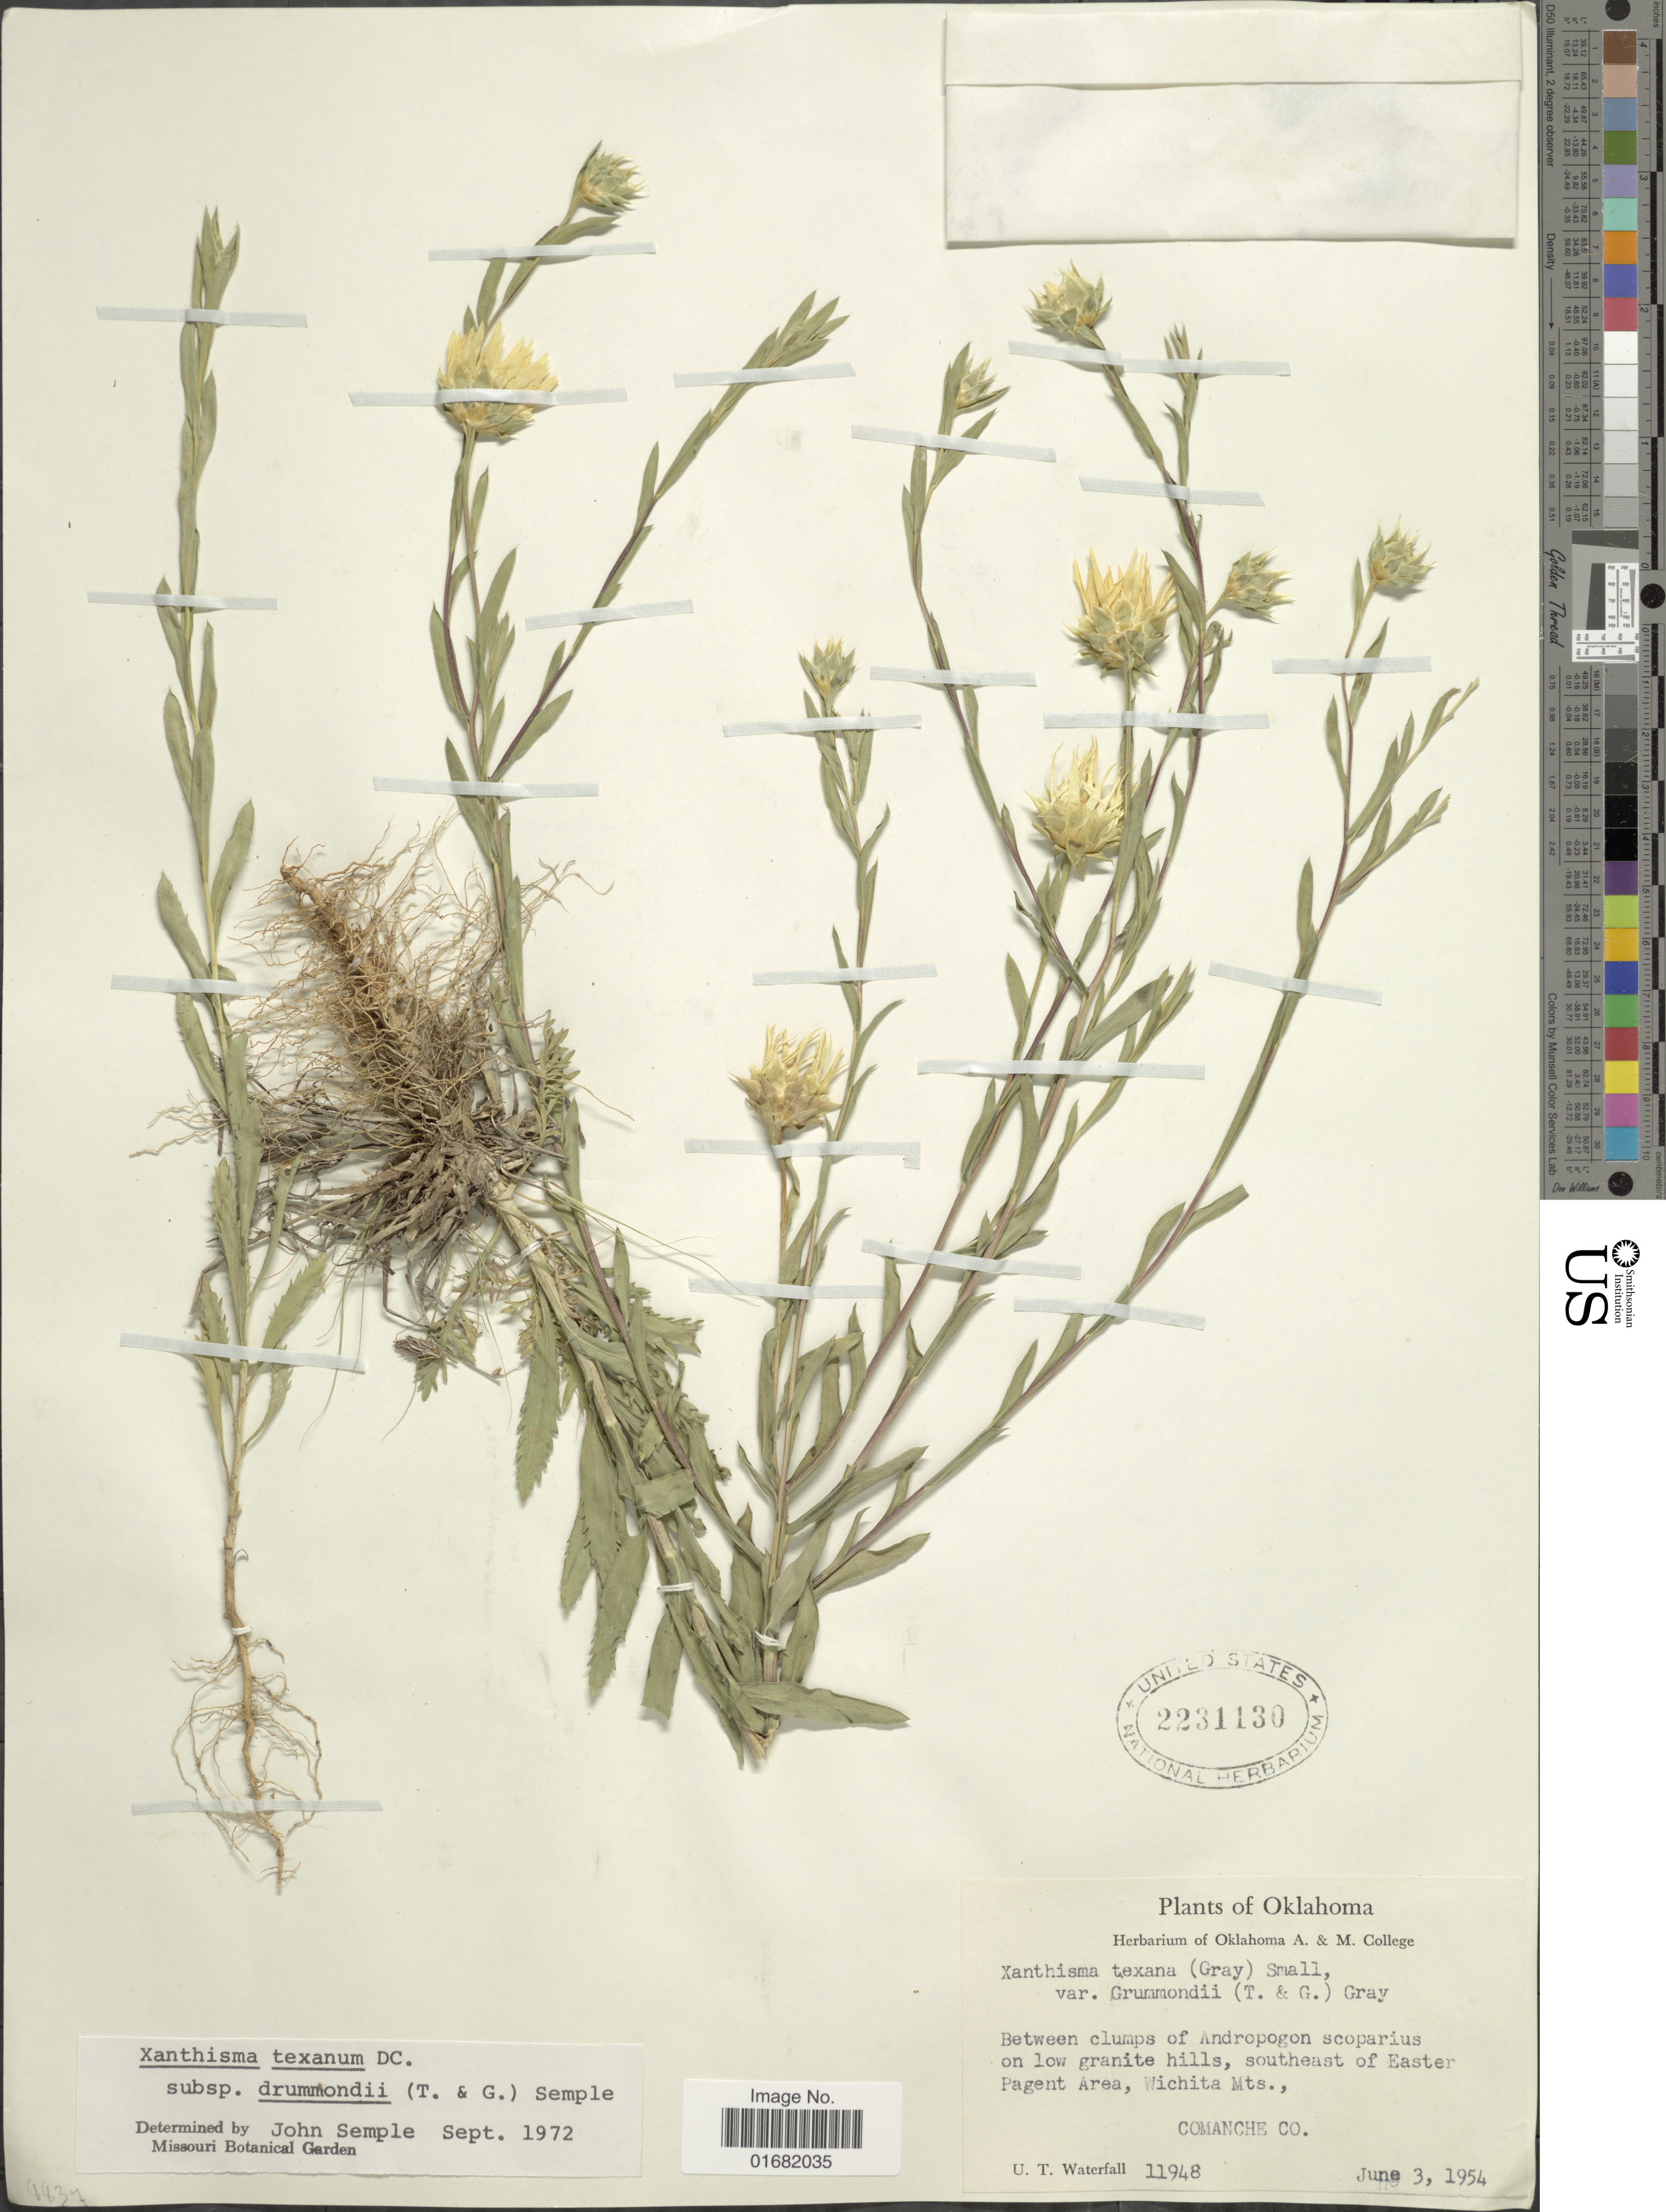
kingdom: Plantae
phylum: Tracheophyta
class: Magnoliopsida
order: Asterales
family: Asteraceae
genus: Xanthisma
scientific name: Xanthisma texanum subsp. drummondii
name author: (Torr. & A. Gray) Semple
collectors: U. T. Waterfall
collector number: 11948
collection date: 1954-06-03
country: United States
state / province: Oklahoma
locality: Southeast of Easter Pagent Area, Wichita Mts., Comanche Co.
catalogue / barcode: US 2231130